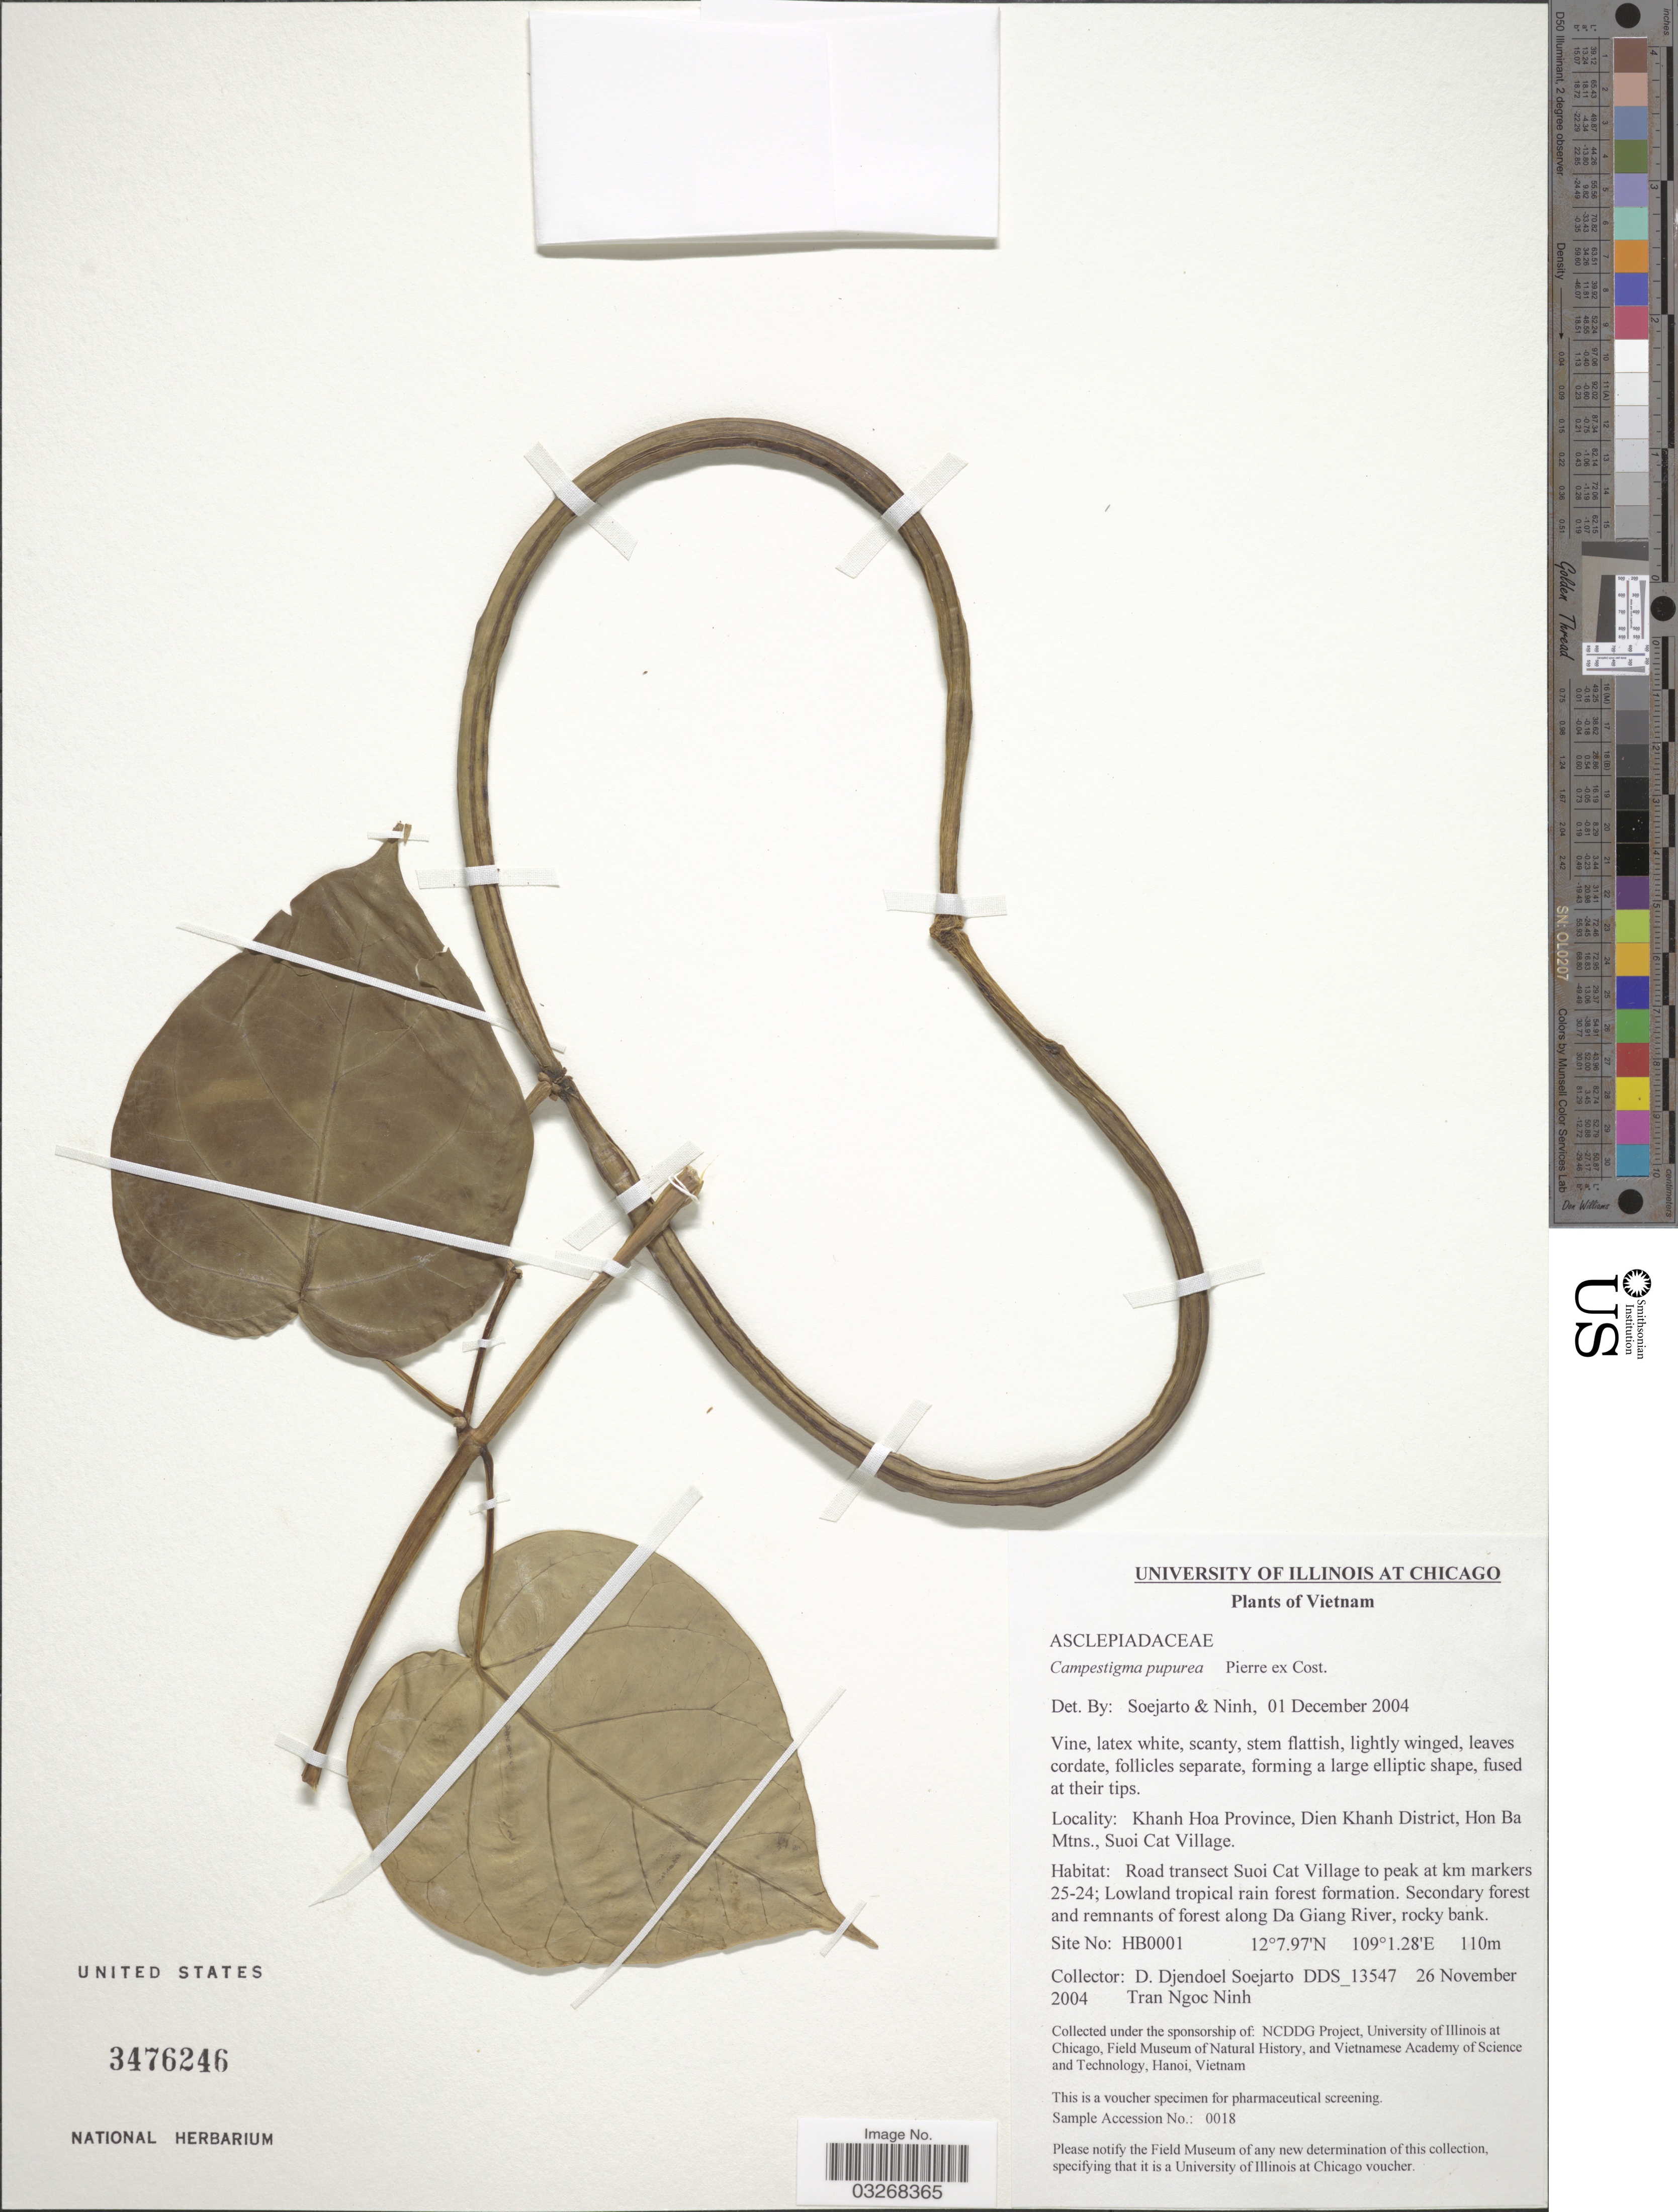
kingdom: Plantae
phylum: Tracheophyta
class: Magnoliopsida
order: Gentianales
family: Apocynaceae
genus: Campestigma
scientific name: Campestigma purpurea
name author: Pierre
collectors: D. D. Soejarto & T. N. Ninh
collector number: DDS_13547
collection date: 2004-11-26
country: Vietnam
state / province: Khanh Hoa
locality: Dien Khanh District, Hon Ba Mtns., Suoi Cat Village. Road transect Suoi Cat Village to peak at km markers 25-24. Along Da Giang River, rocky bank.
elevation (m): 110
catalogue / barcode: US 3476246